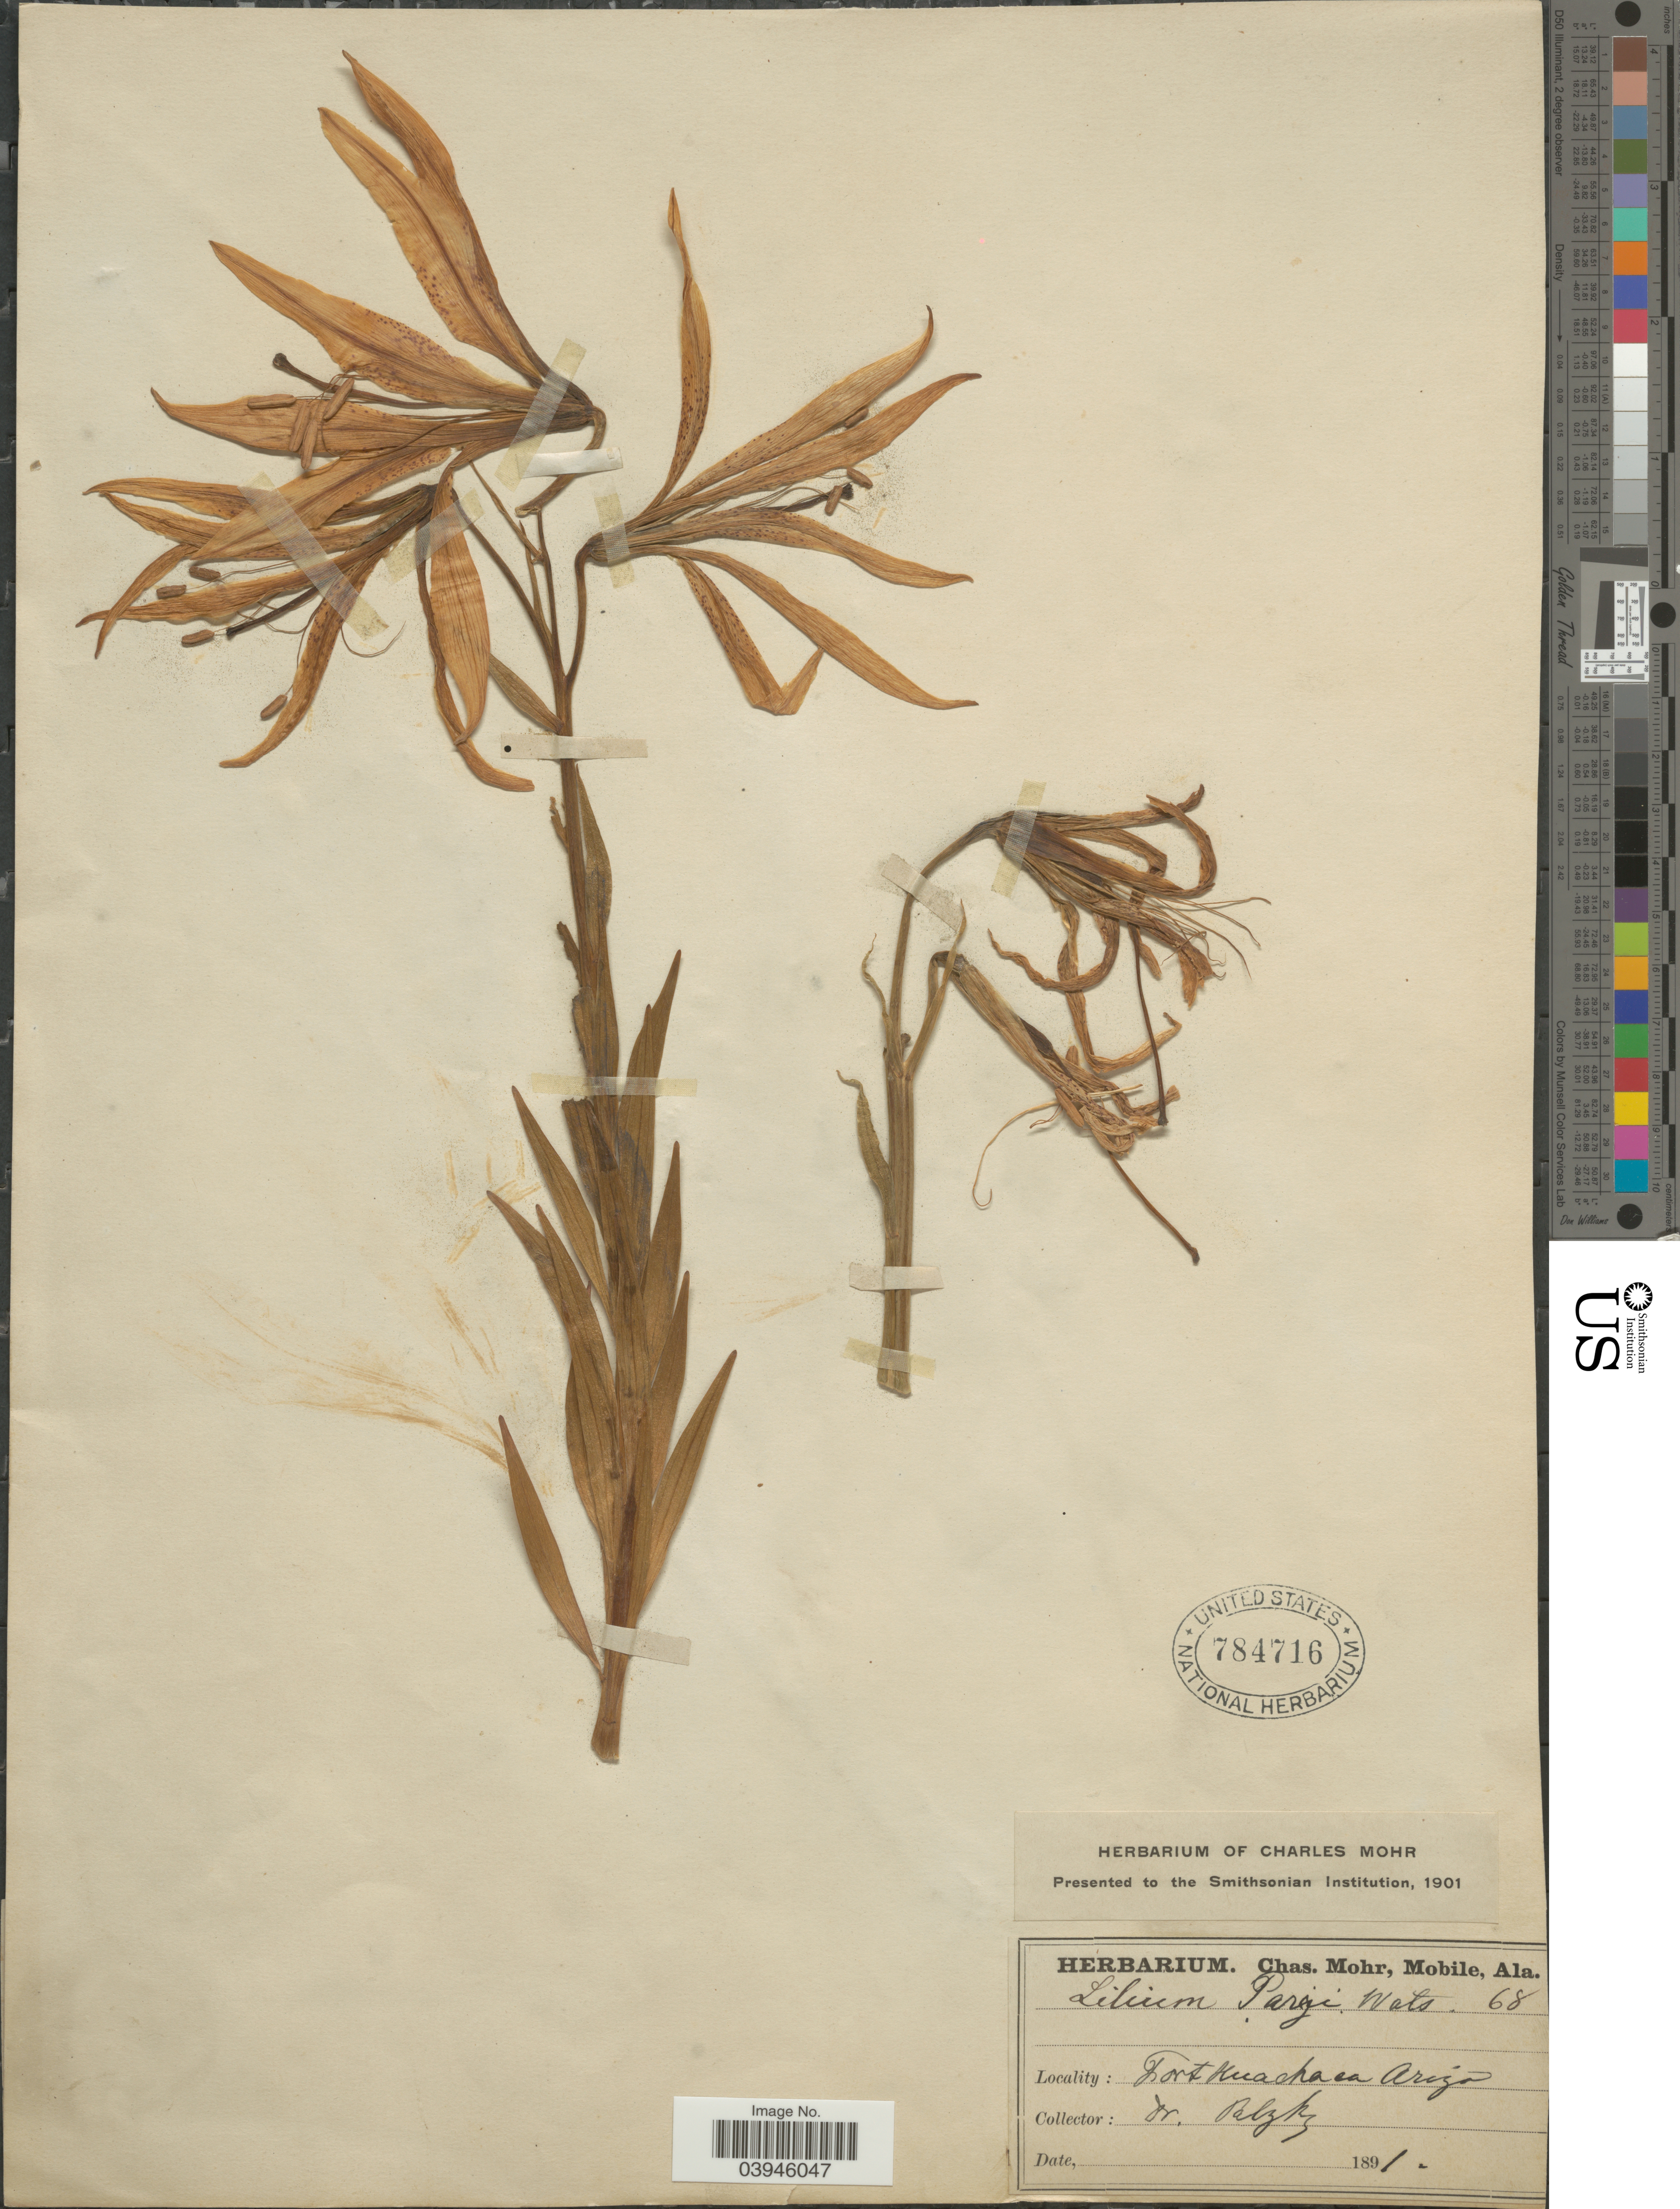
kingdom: Plantae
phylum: Tracheophyta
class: Liliopsida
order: Liliales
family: Liliaceae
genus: Lilium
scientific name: Lilium parryi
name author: S. Watson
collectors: -. Palzky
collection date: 1891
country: United States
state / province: Arizona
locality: Fort Huachaca.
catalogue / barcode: US 784716